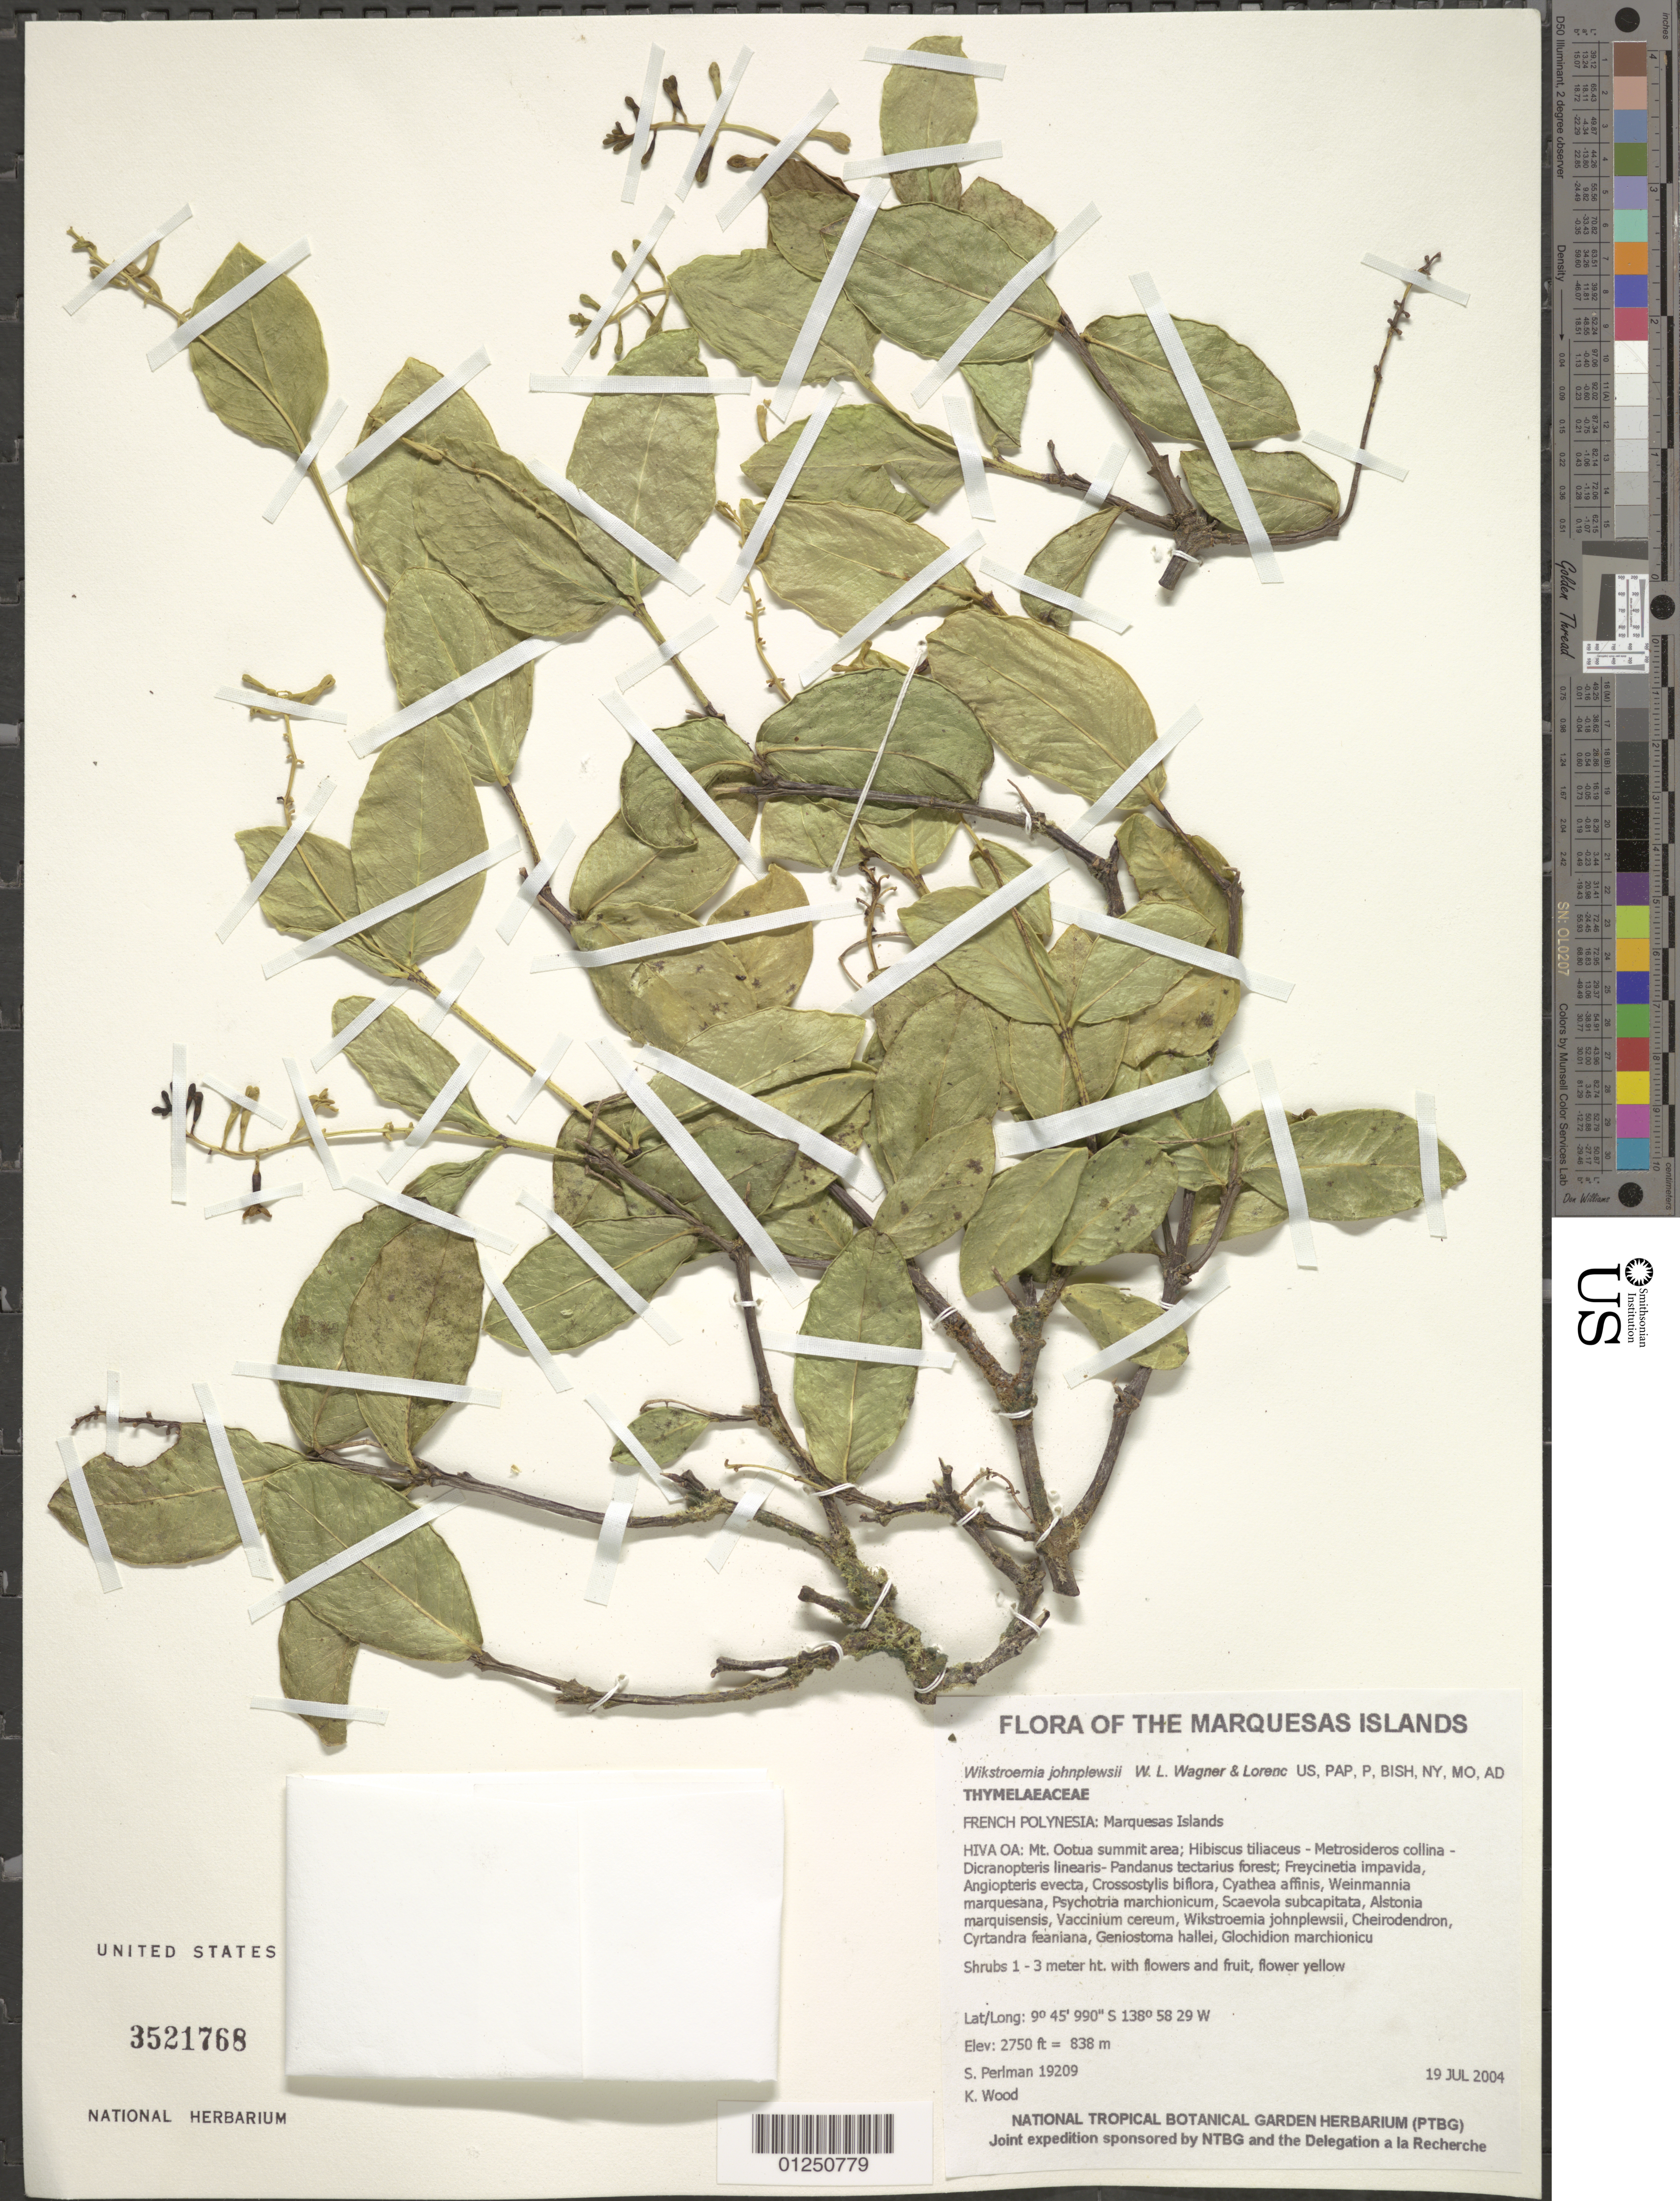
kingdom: Plantae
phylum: Tracheophyta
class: Magnoliopsida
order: Malvales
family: Thymelaeaceae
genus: Wikstroemia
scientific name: Wikstroemia johnplewsii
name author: W.L. Wagner & Lorence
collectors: S. P. Perlman & K. R. Wood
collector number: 19209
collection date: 2004-07-19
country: French Polynesia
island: Hiva Oa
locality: Mt. Ootua summit area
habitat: Hibiscus tiliaceus - Metrosideros collina - Dicranopteris linearis - Pandanus tectarius forest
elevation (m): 838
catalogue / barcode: US 3521768